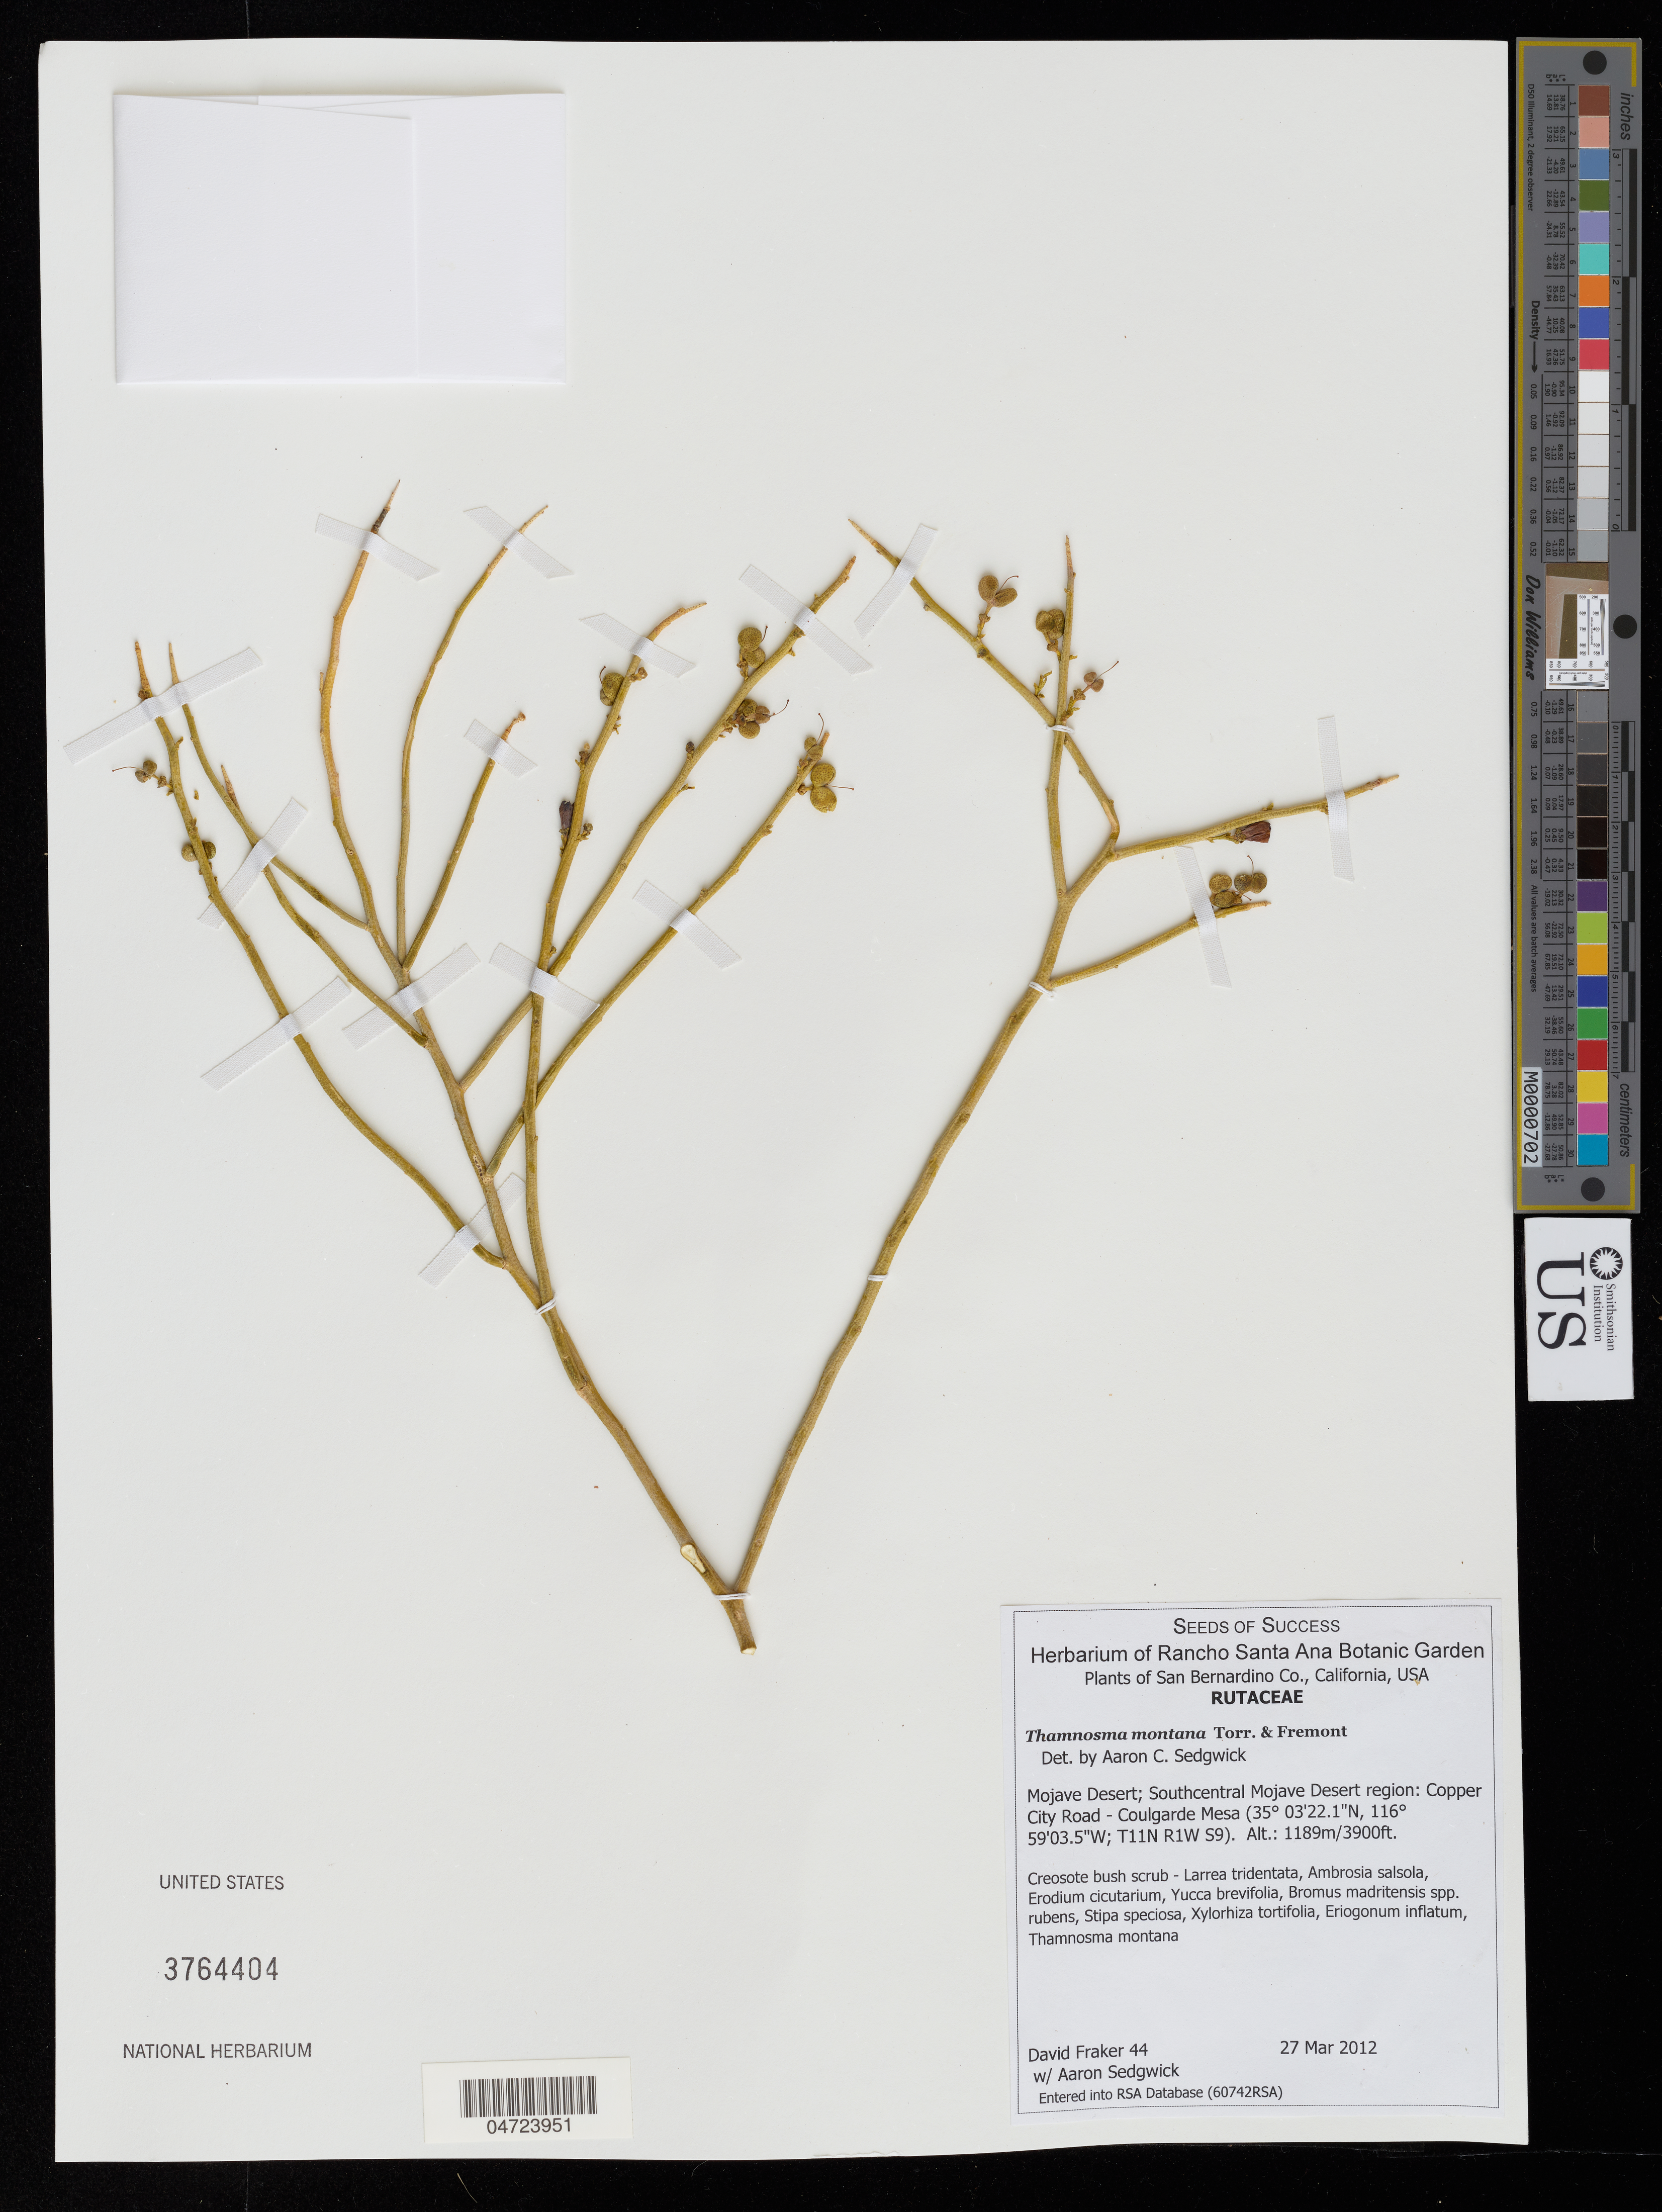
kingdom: Plantae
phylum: Tracheophyta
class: Magnoliopsida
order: Sapindales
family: Rutaceae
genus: Thamnosma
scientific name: Thamnosma montana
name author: Torr. & Frém.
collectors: D. Fraker & A. Sedgwick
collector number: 44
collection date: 2012-03-27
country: United States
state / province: California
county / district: San Bernardino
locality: San Bernardino Co. Mojave Desert; Southcentral Mojave Desert region: Copper City Road - Coulgarde Mesa (T11N R1W S9).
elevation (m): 1189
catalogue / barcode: US 3764404